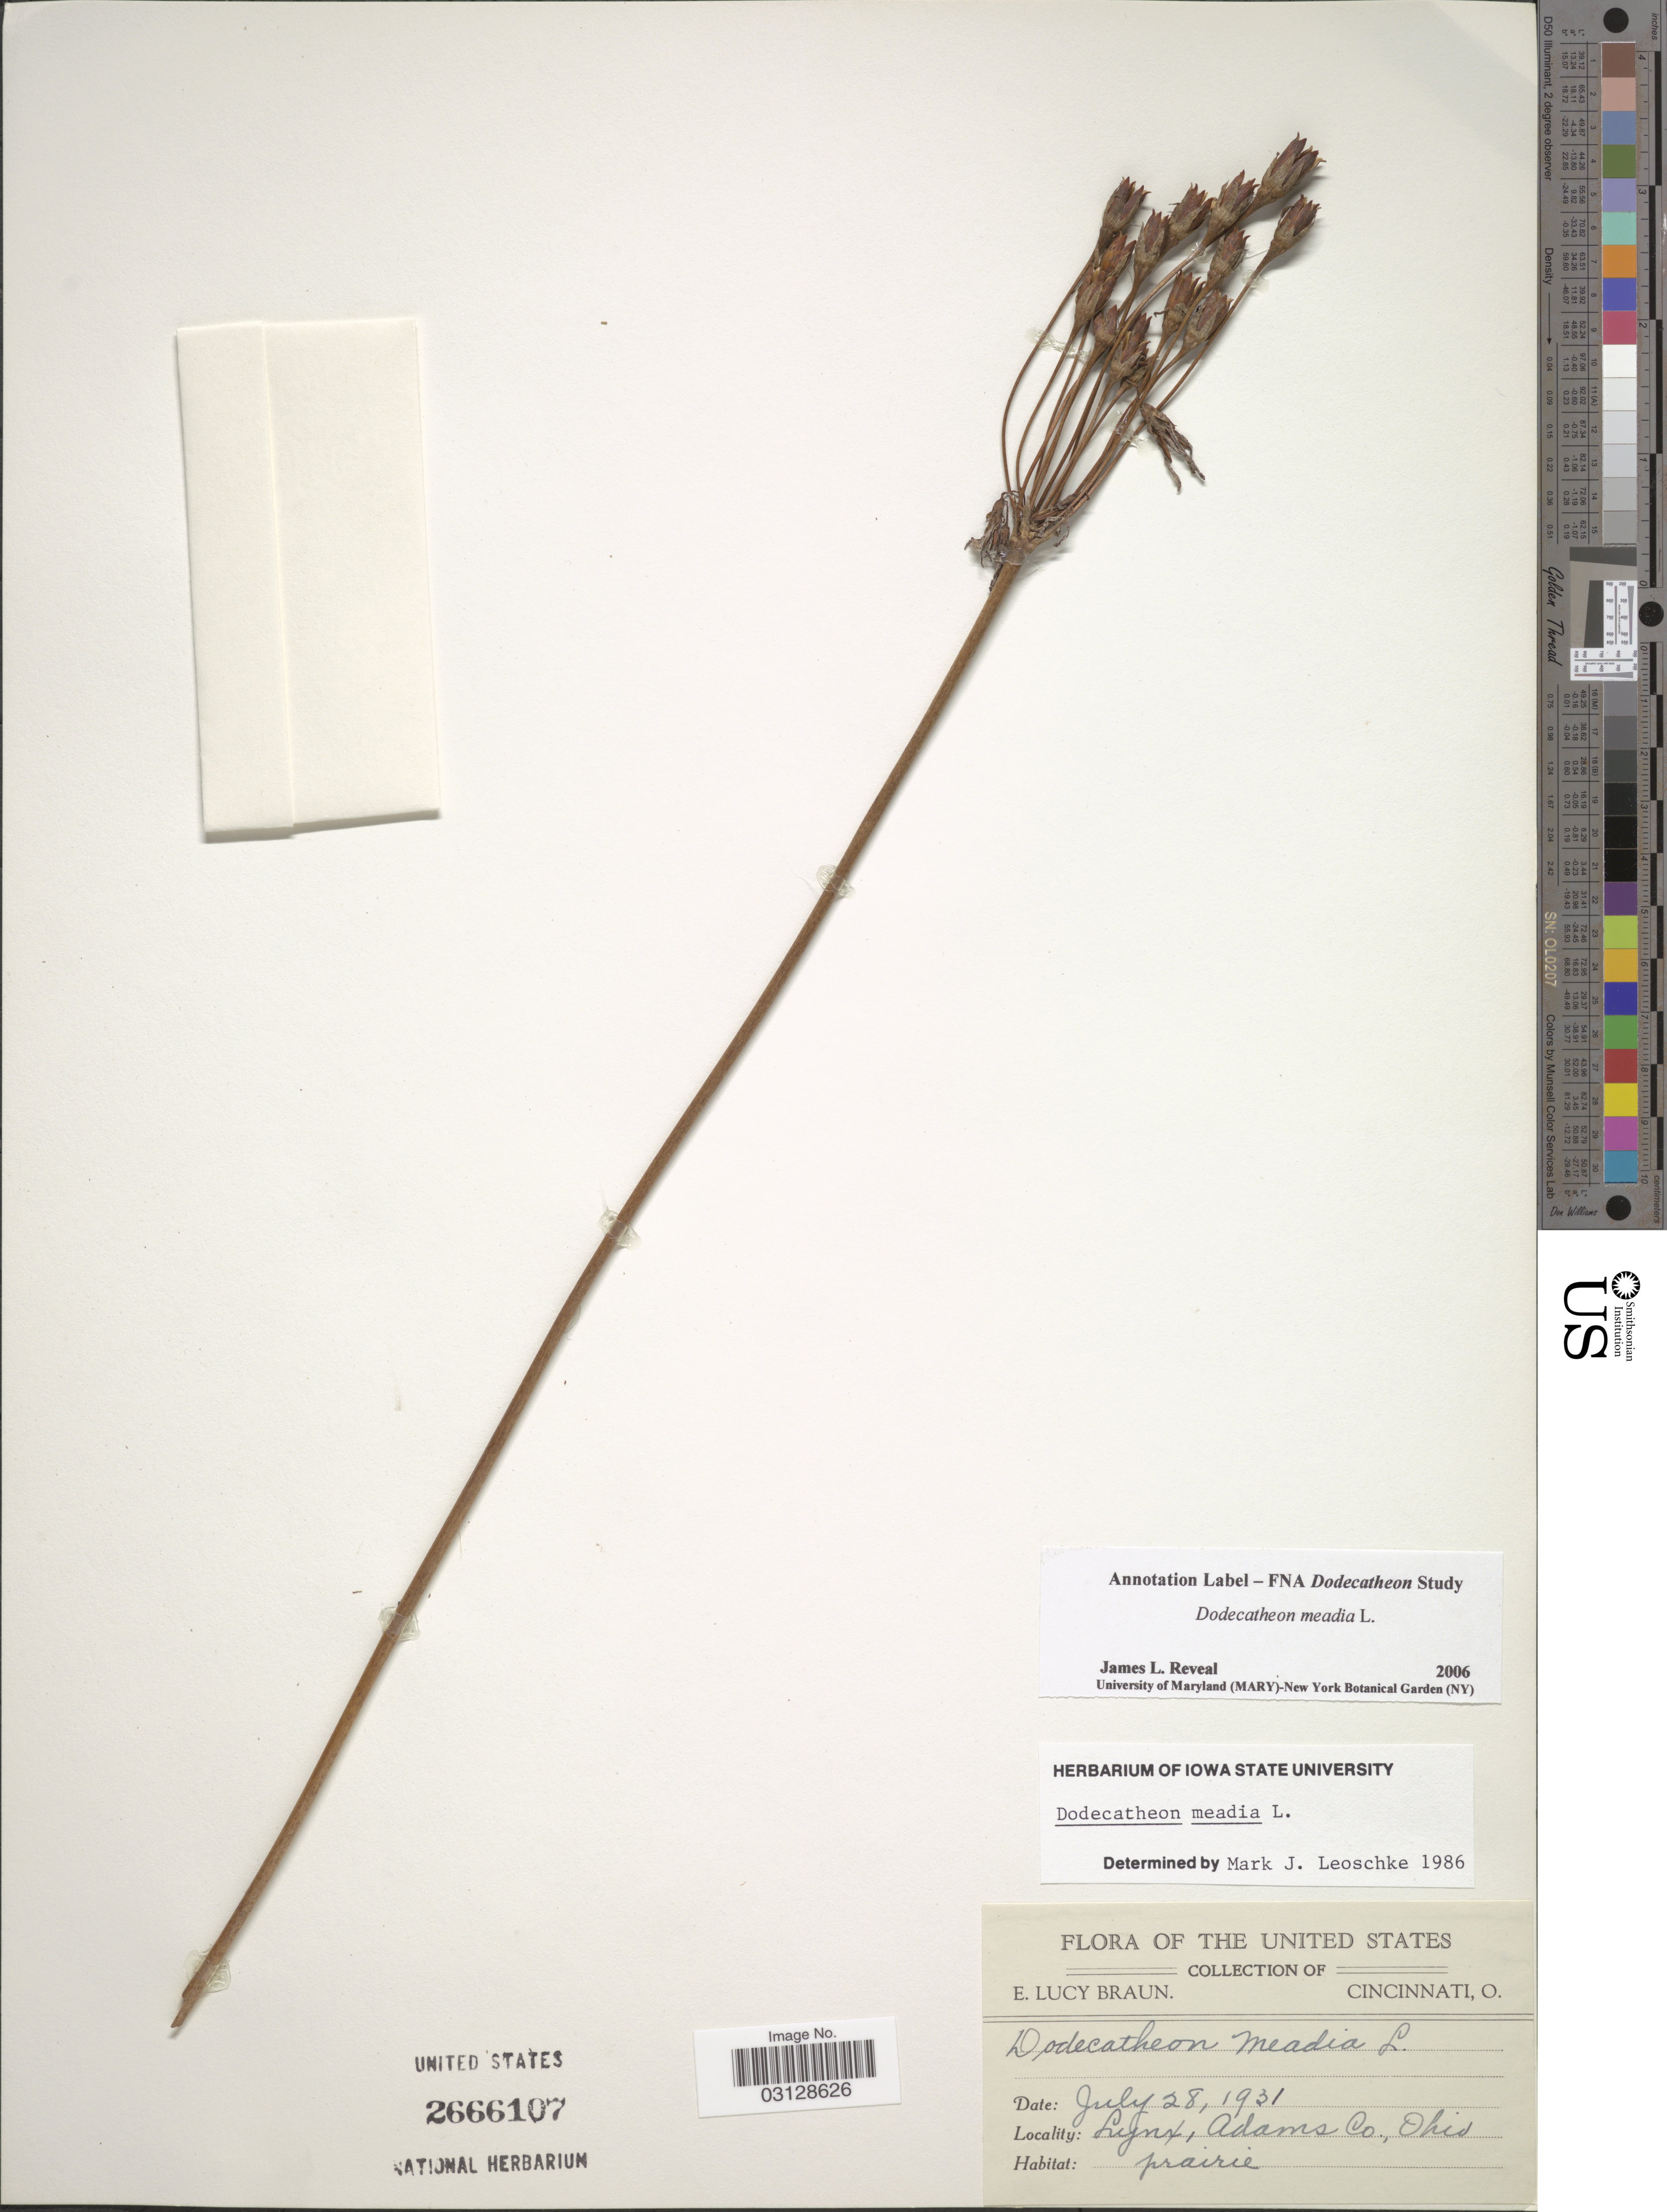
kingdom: Plantae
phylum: Tracheophyta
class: Magnoliopsida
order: Ericales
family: Primulaceae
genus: Dodecatheon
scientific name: Dodecatheon meadia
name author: L.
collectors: E. L. Braun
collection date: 1931-07-28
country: United States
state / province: Ohio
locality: Lynx, Adams Co.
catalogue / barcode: US 2666107